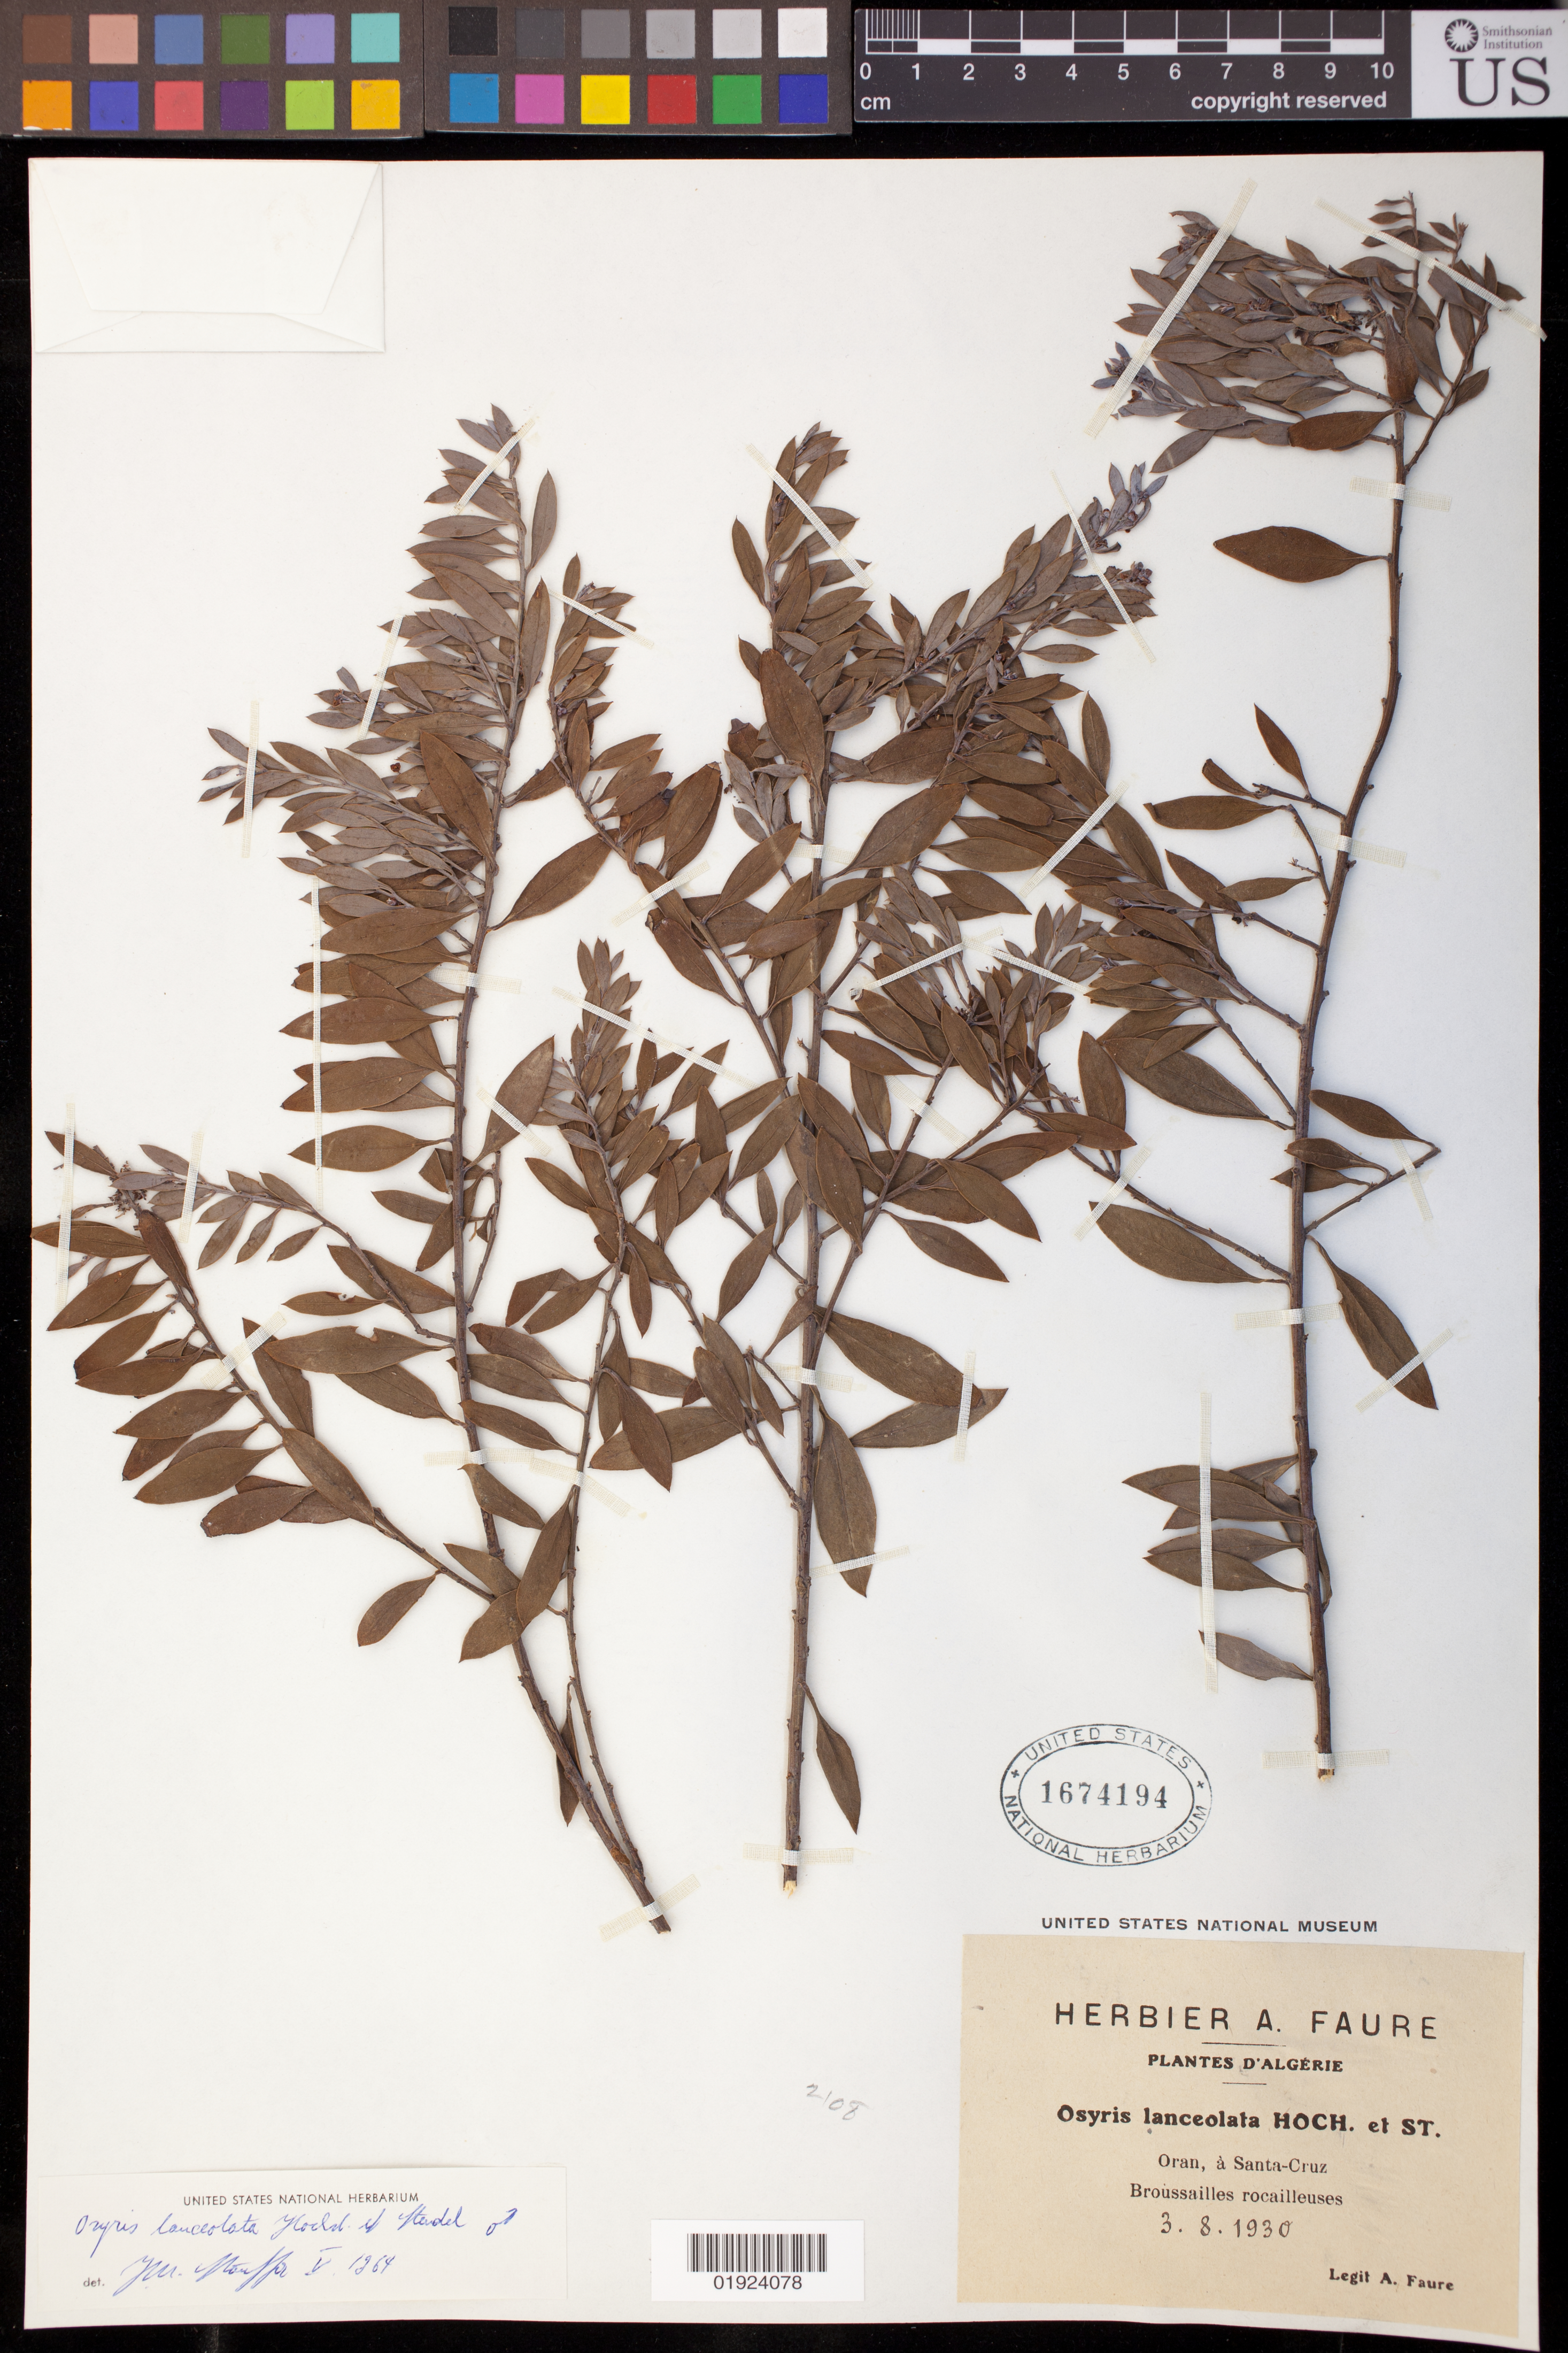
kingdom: Plantae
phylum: Tracheophyta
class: Magnoliopsida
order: Santalales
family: Santalaceae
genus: Osyris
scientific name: Osyris quadripartita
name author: Salzm. ex Decne.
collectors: A. Faure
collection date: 1930-08-03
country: Algeria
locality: Santa-Cruz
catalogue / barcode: US 1674194